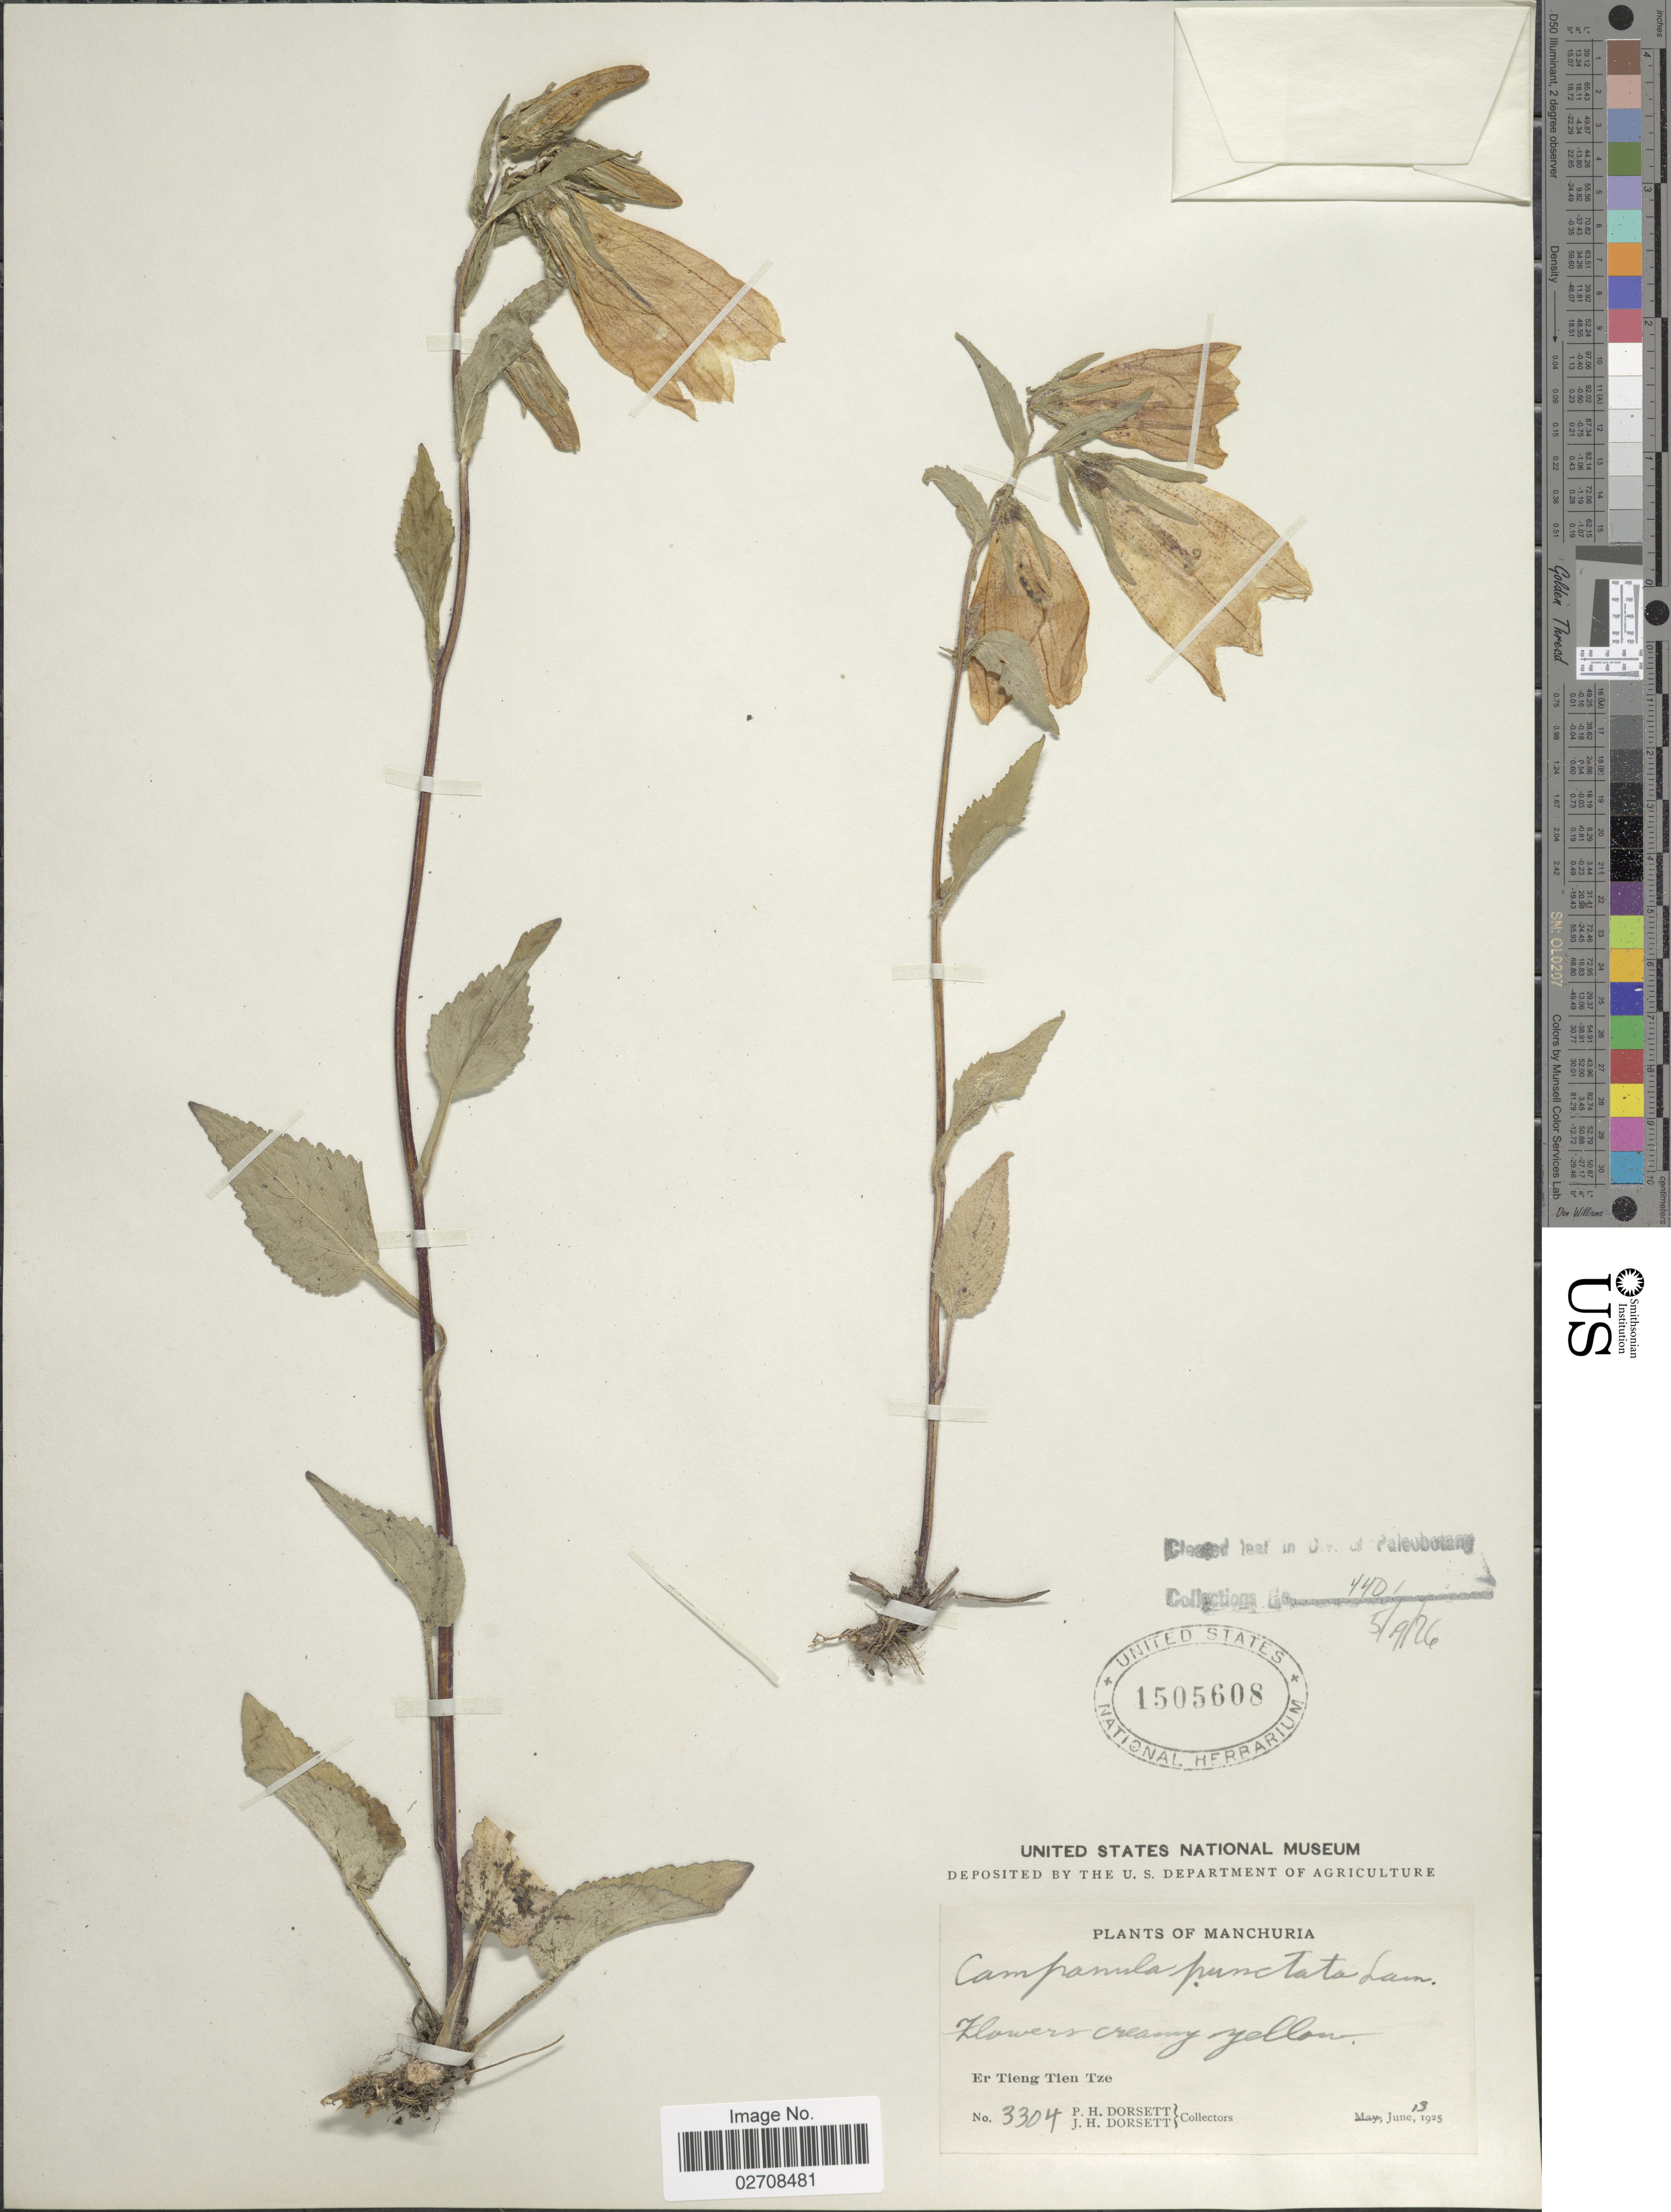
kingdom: Plantae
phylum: Tracheophyta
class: Magnoliopsida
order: Asterales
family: Campanulaceae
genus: Campanula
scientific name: Campanula punctata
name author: Lam.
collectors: P. H. Dorsett & J. Dorsett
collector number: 3304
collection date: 1925-06-13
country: China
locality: Manchuria. Er Tieng Tien Tze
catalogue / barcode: US 1505608